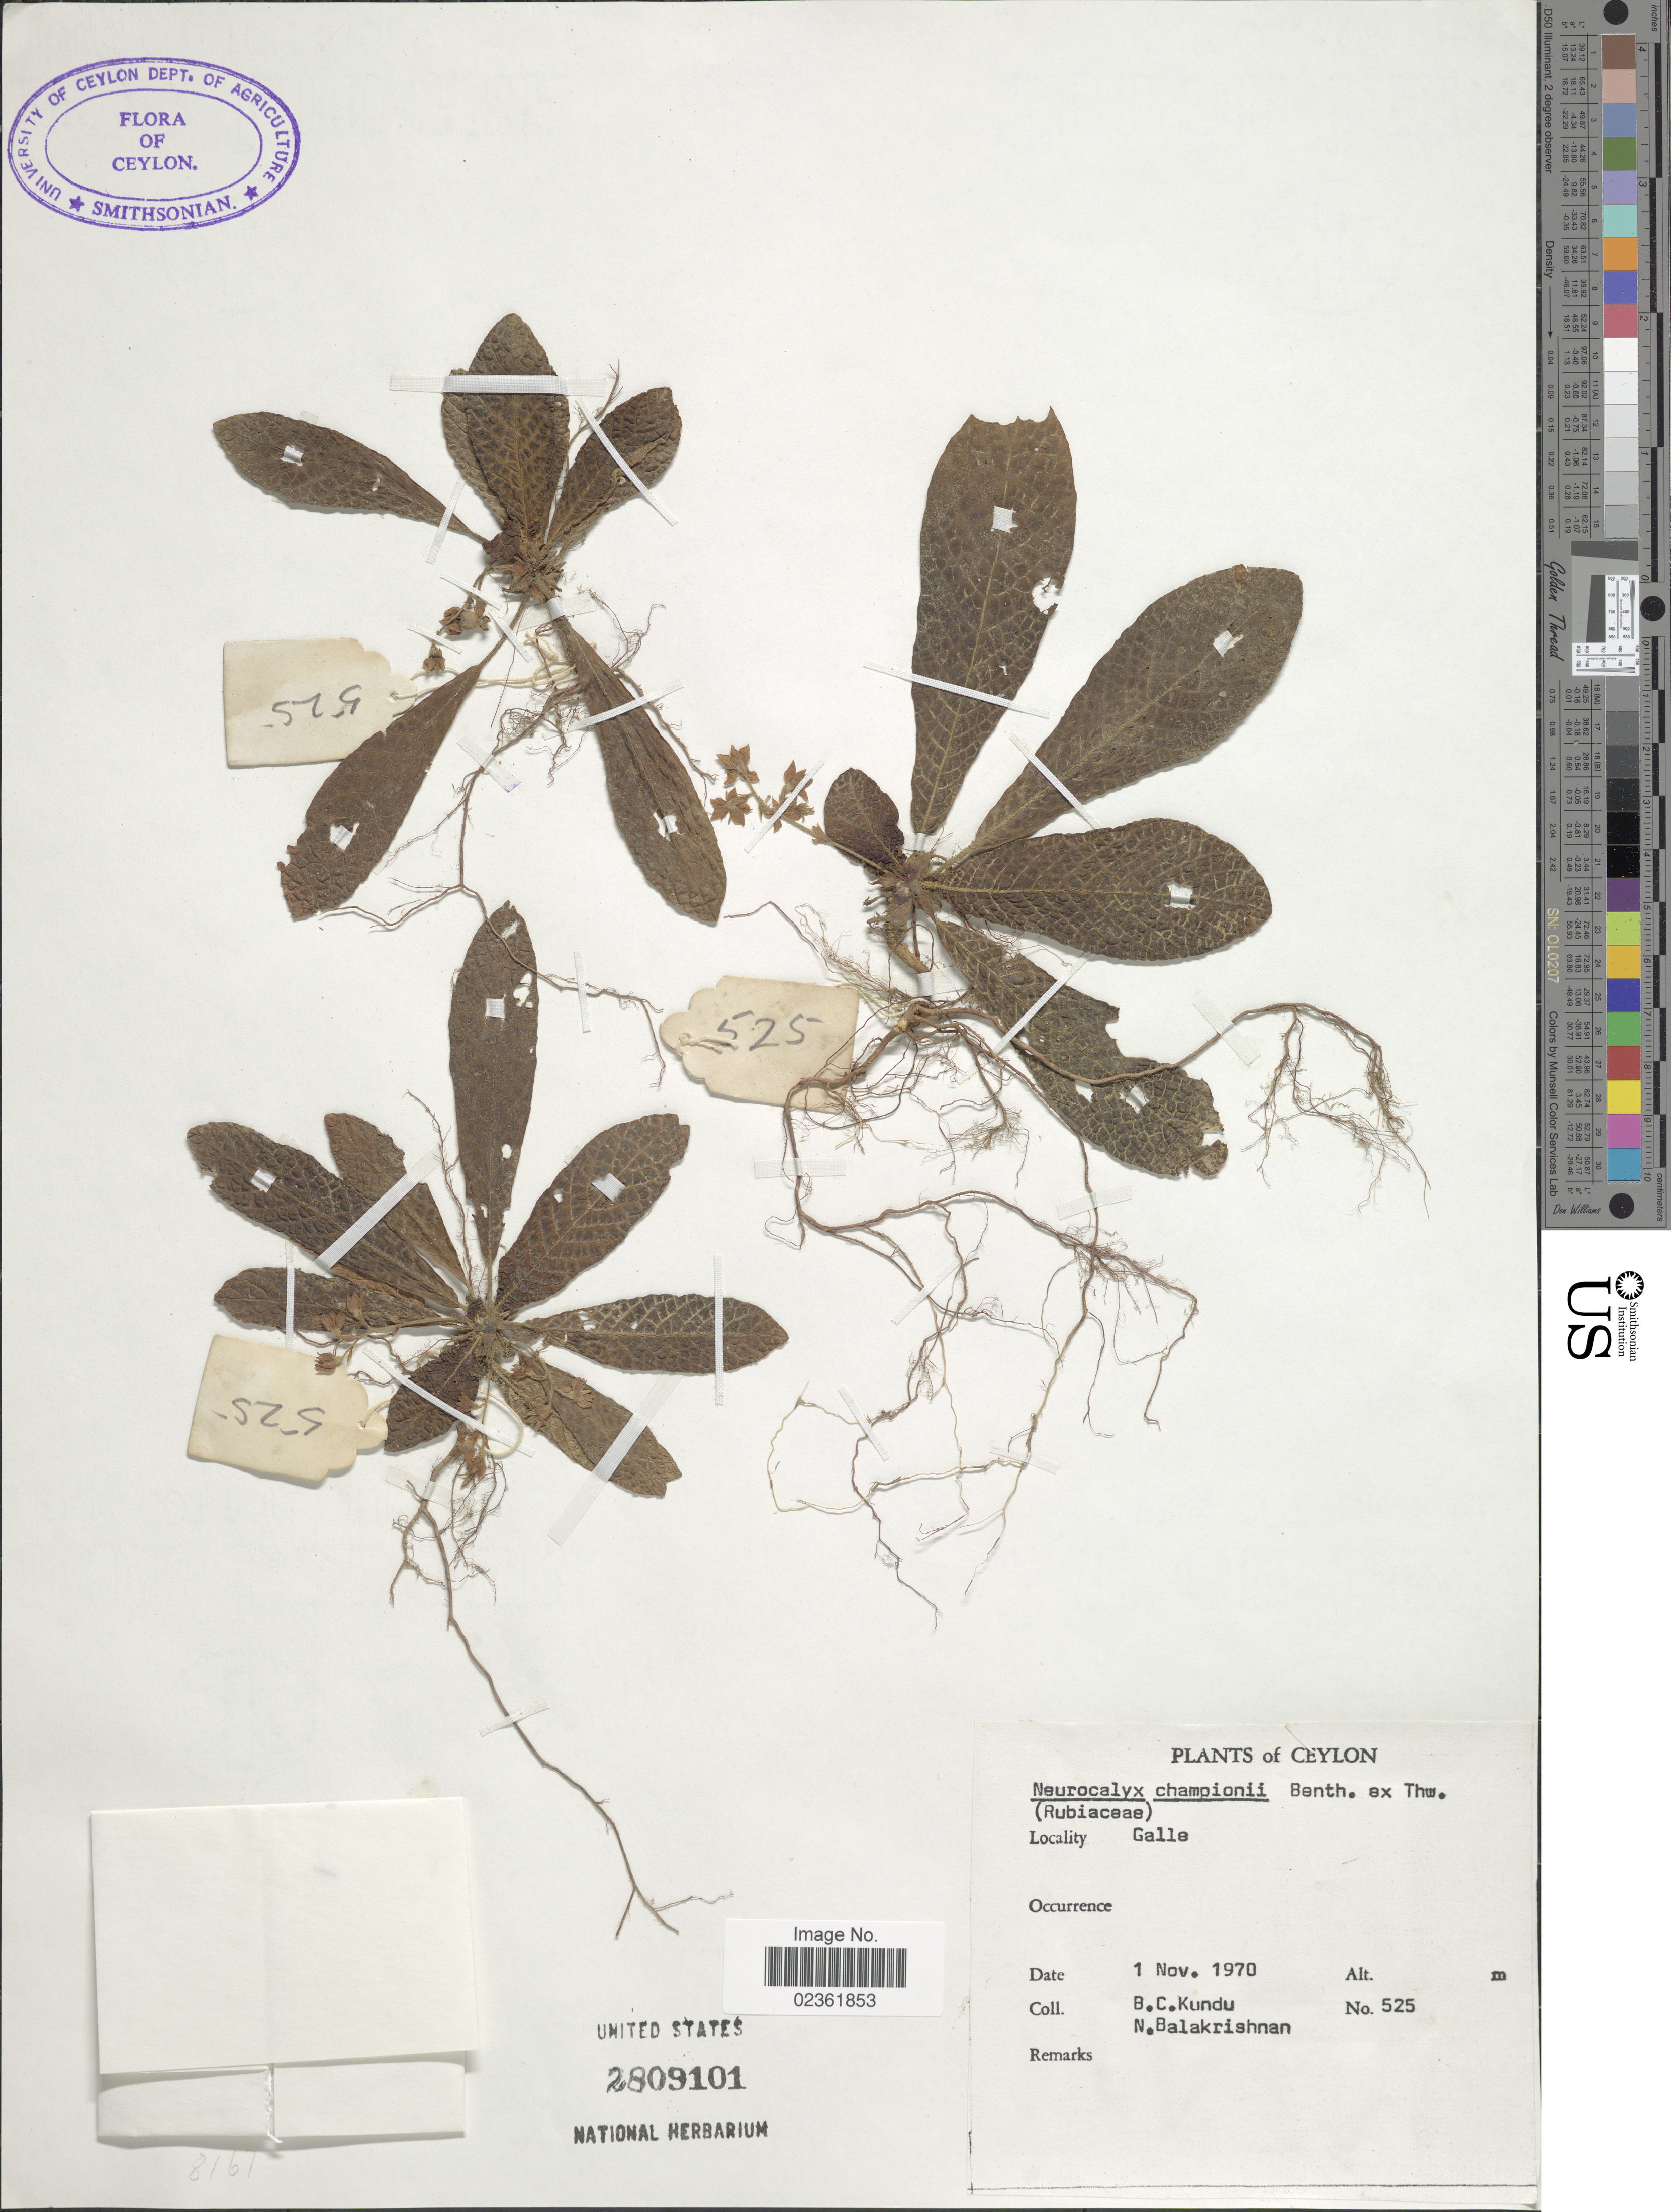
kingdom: Plantae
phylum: Tracheophyta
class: Magnoliopsida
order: Gentianales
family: Rubiaceae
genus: Neurocalyx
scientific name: Neurocalyx championii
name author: Benth. ex Thwaites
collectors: B. C. Kundu & N. Balakrishnan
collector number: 525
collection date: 1970-11-01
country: Sri Lanka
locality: Ceylon, Galle.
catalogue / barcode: US 2809101